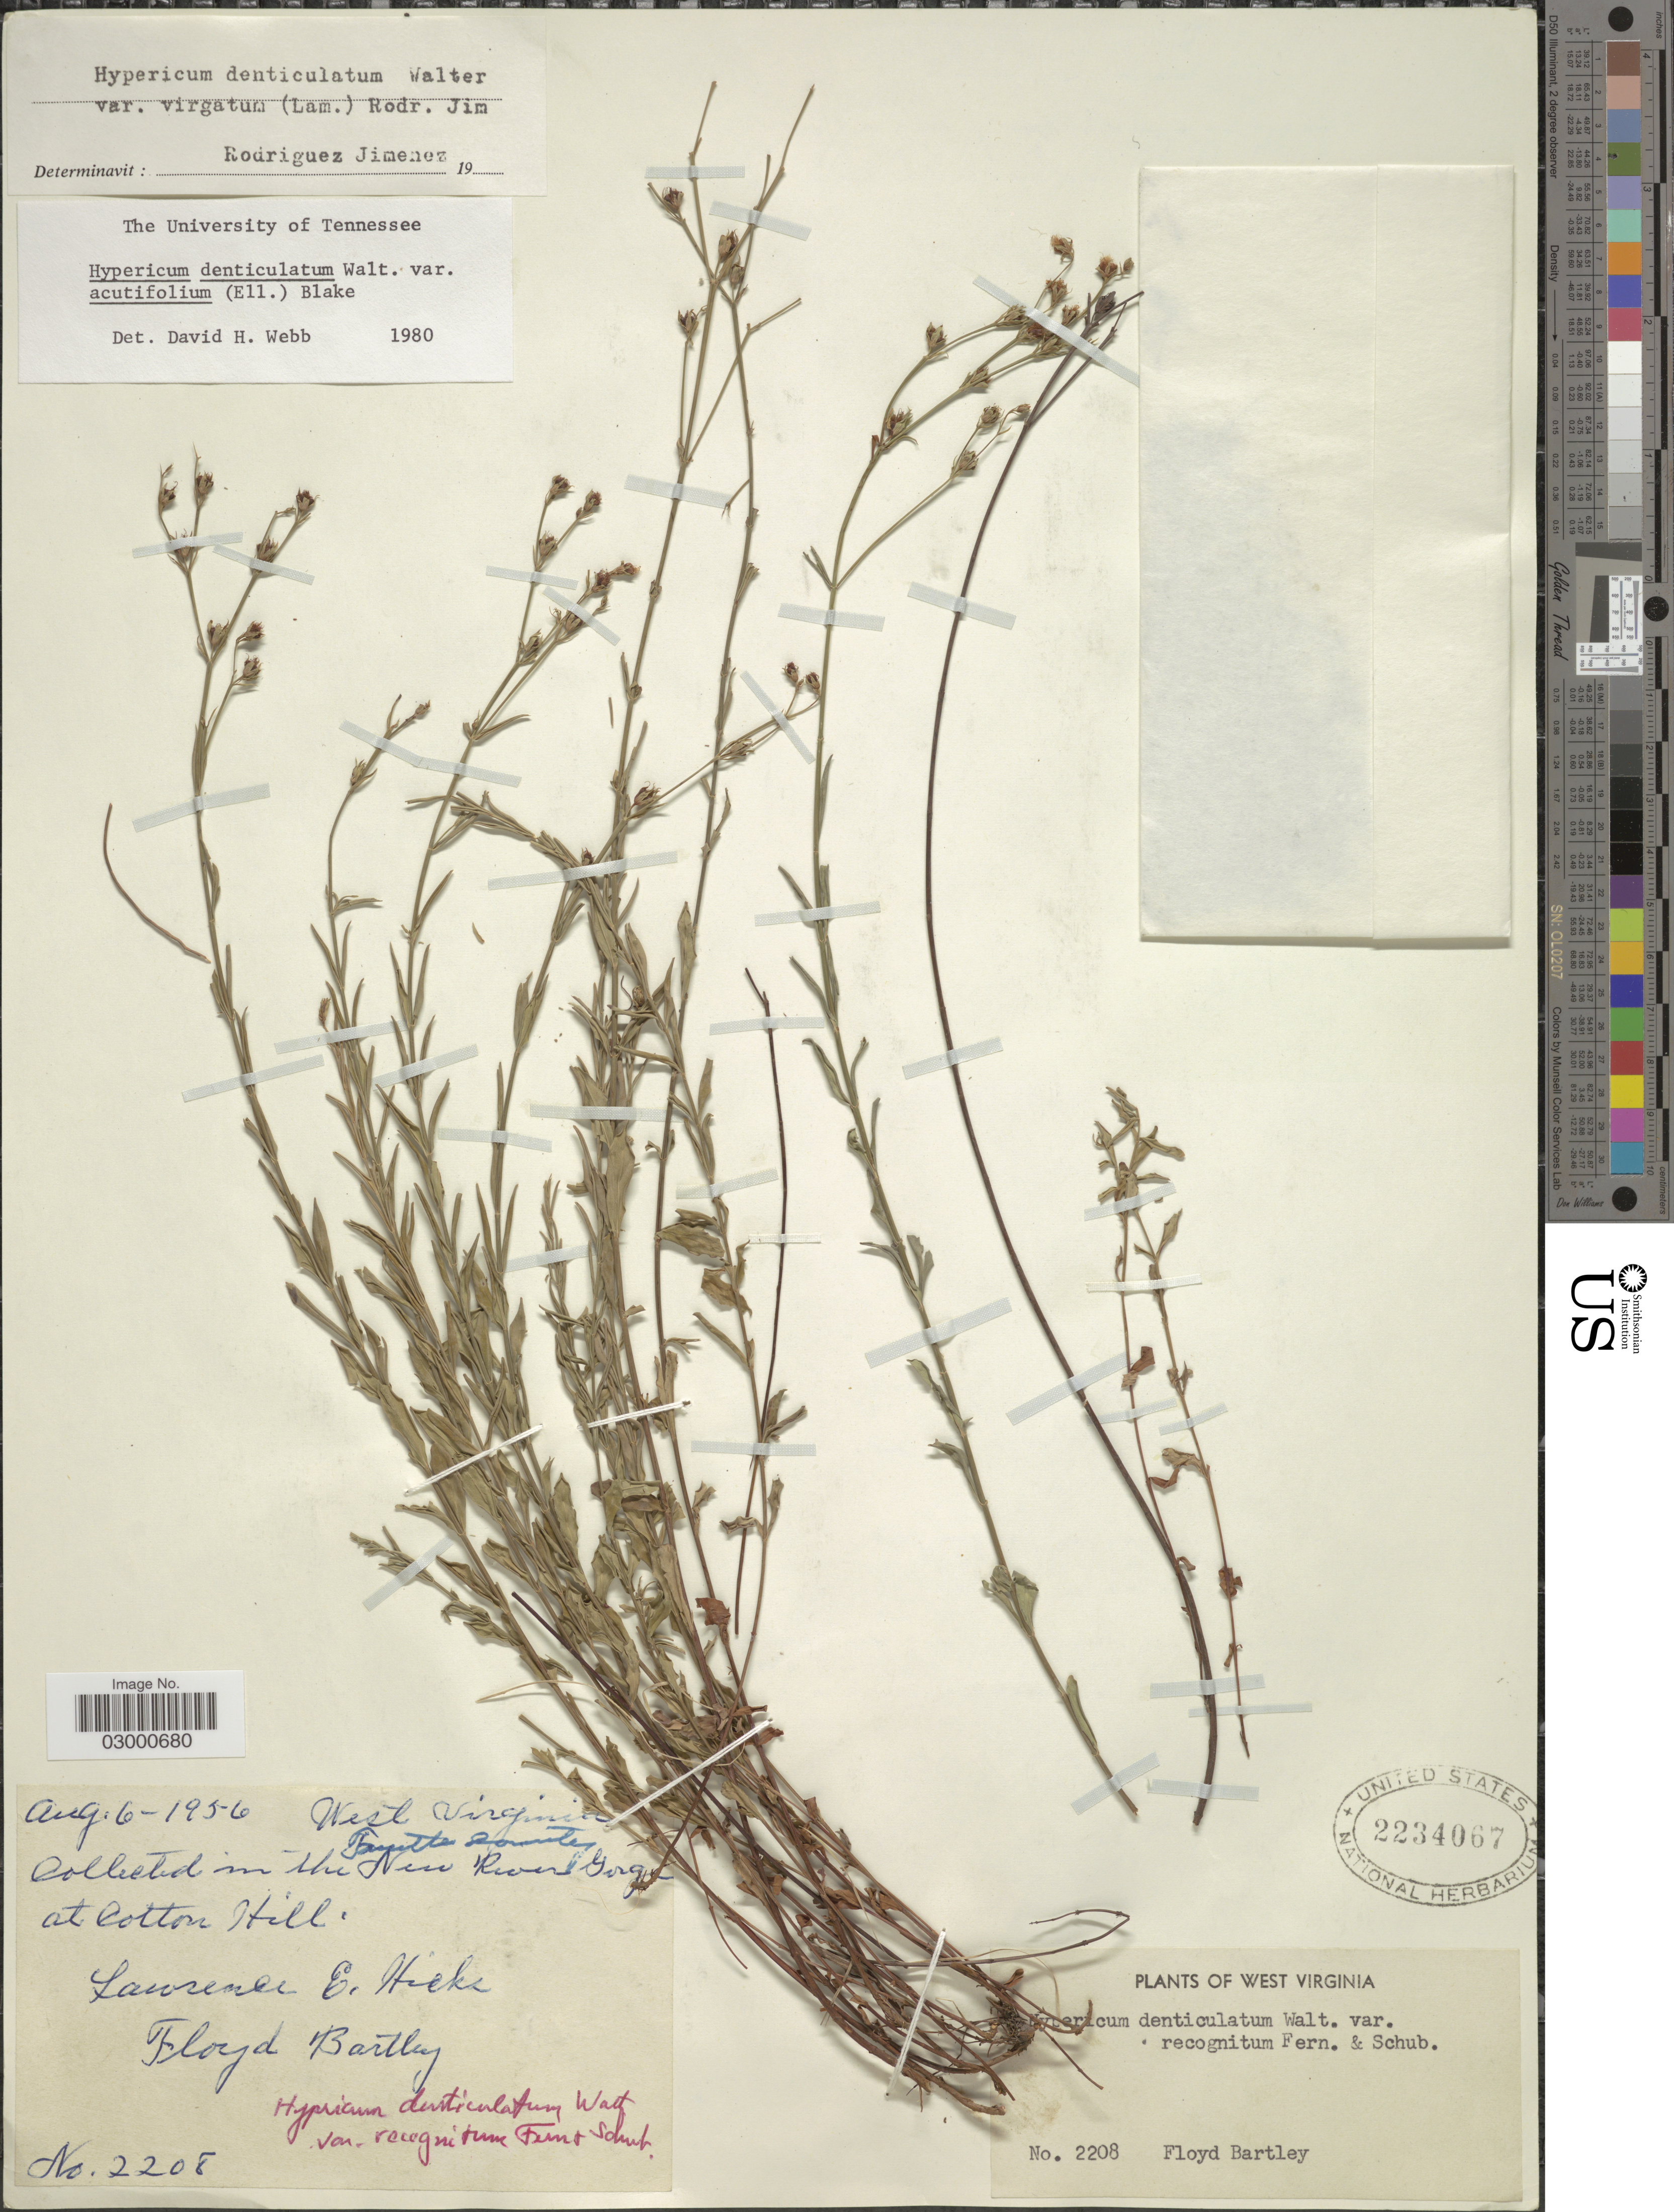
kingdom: Plantae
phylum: Tracheophyta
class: Magnoliopsida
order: Malpighiales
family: Hypericaceae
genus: Hypericum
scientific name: Hypericum denticulatum var. acutifolium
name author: (Elliott) N. Robson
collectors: L. E. Hicks & F. Bartley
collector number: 2208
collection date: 1956-08-06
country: United States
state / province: West Virginia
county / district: Fayette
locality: Fayette County. In the New River Gorge at Cotton Hill.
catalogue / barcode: US 2234067